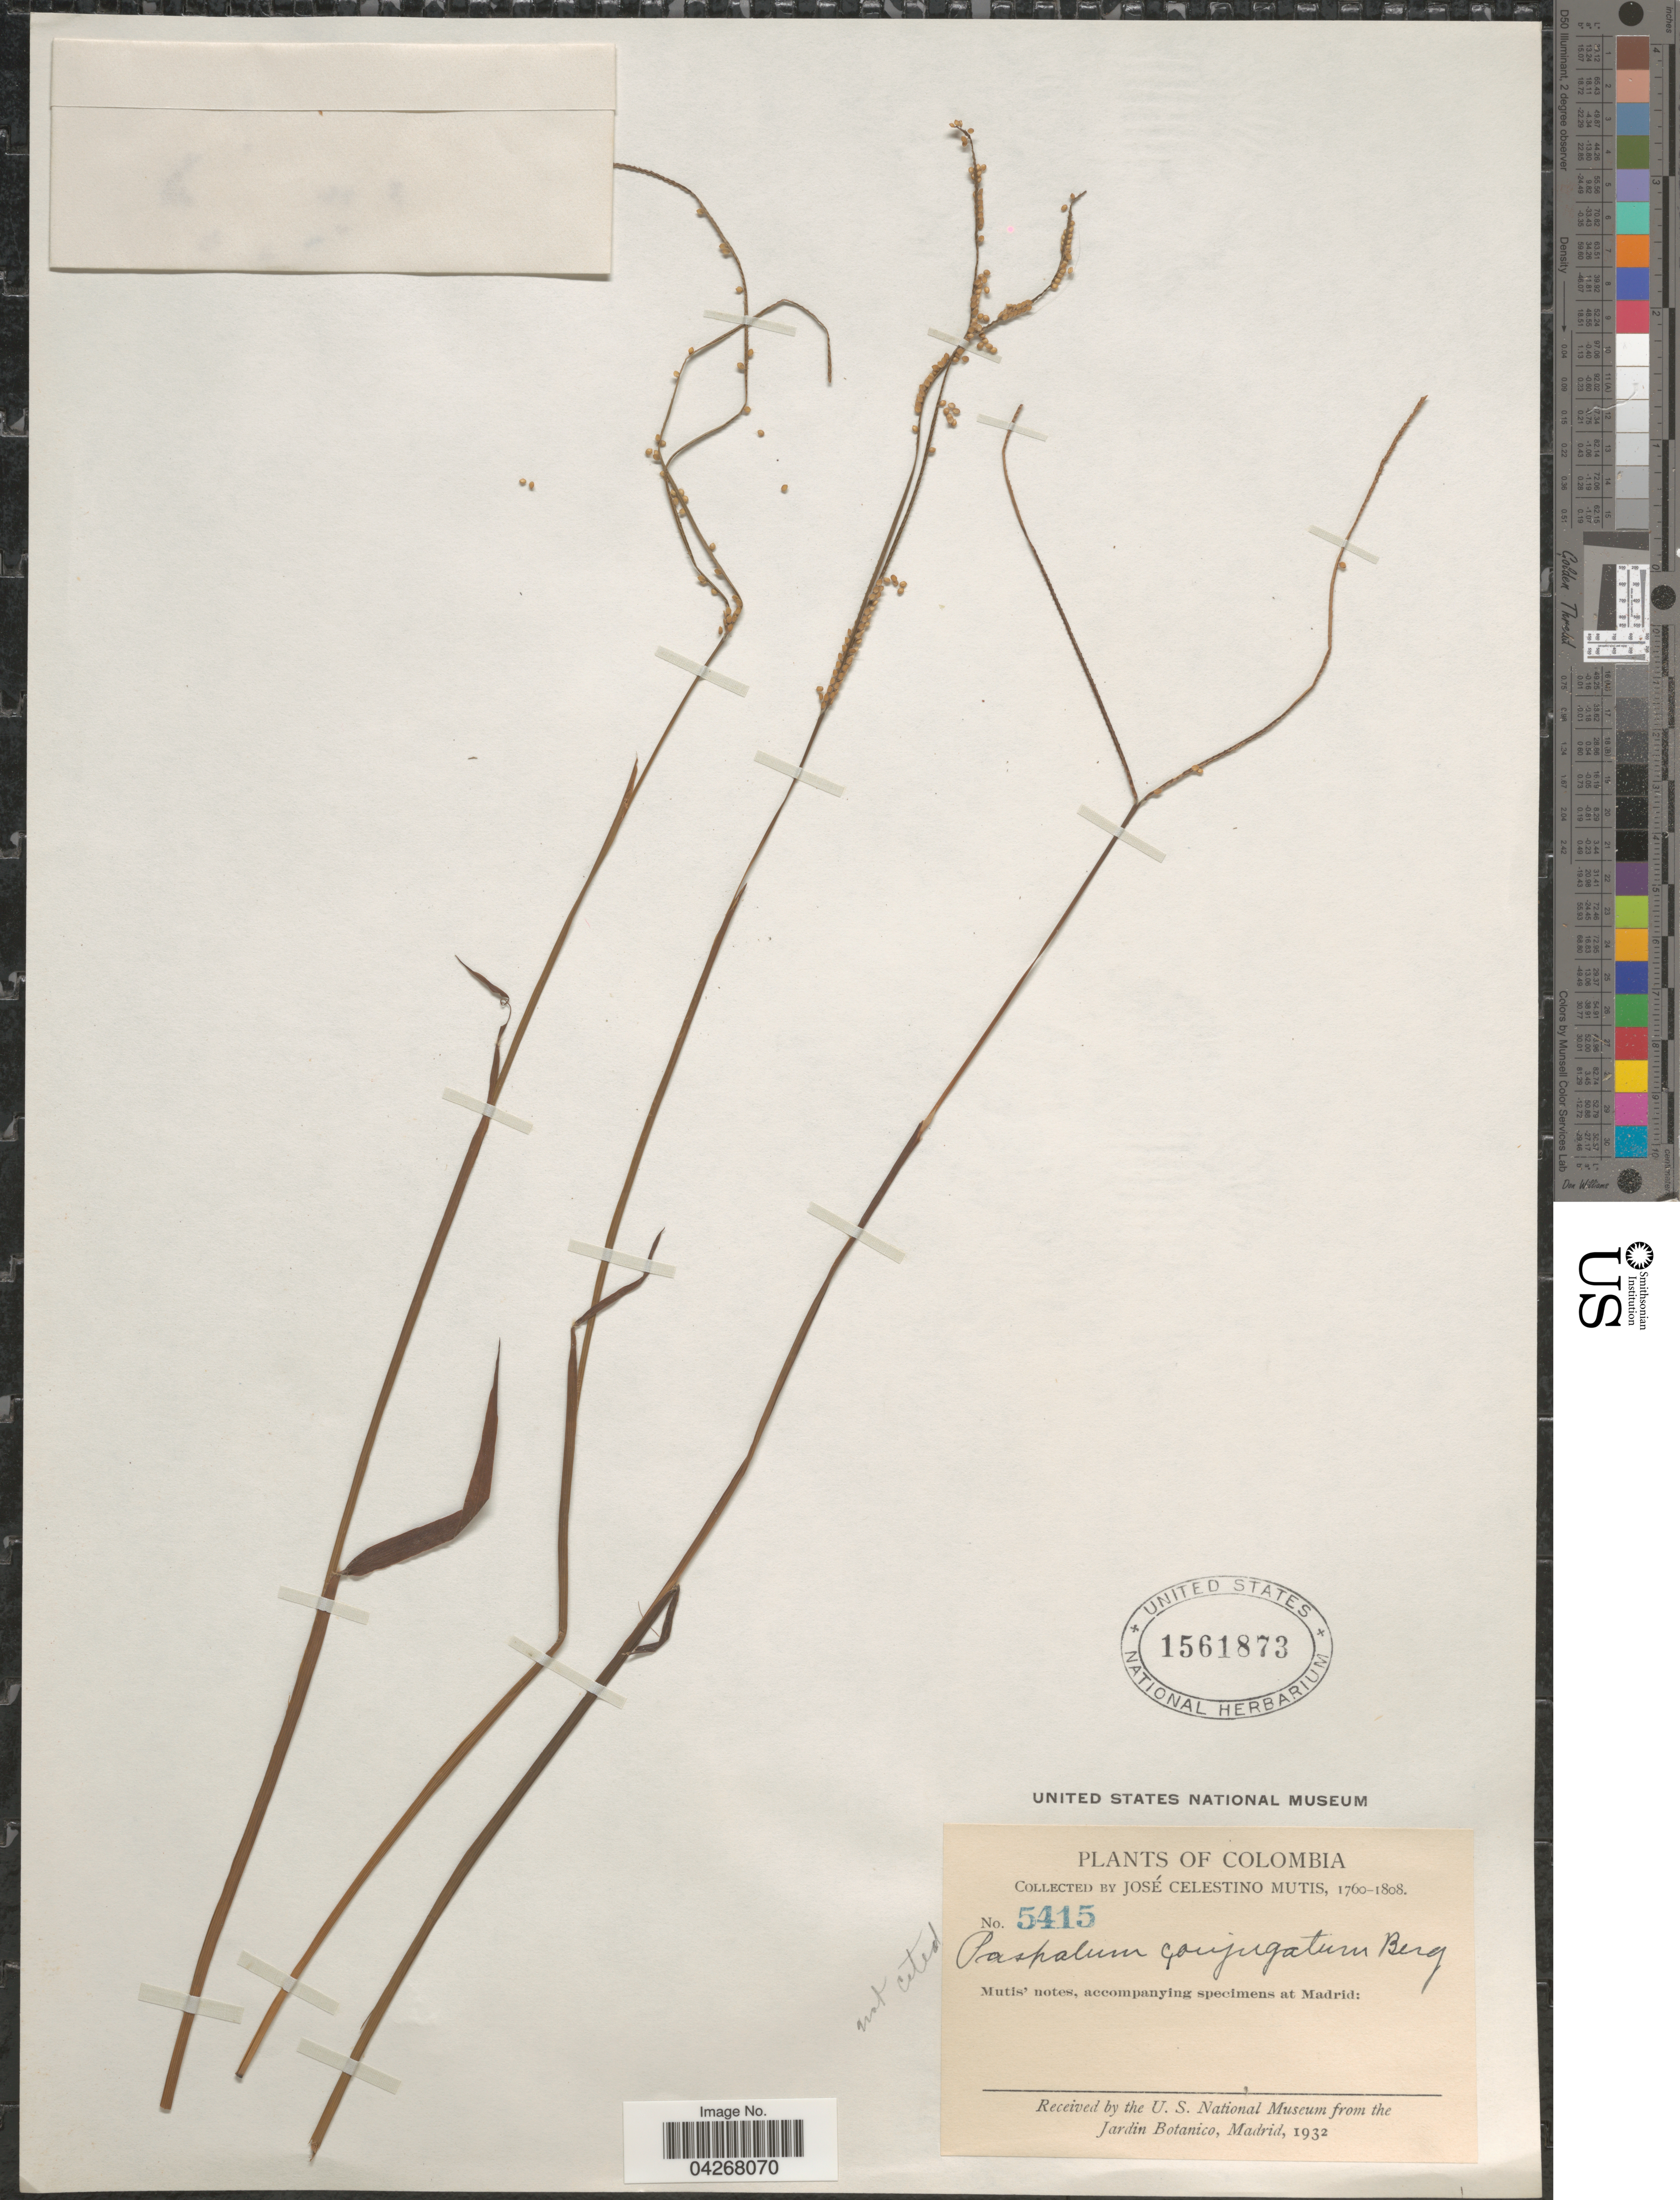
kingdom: Plantae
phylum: Tracheophyta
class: Liliopsida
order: Poales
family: Poaceae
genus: Paspalum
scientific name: Paspalum conjugatum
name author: P.J. Bergius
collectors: J. C. B. Mutis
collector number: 5415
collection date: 1760/1808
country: Colombia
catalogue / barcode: US 1561873